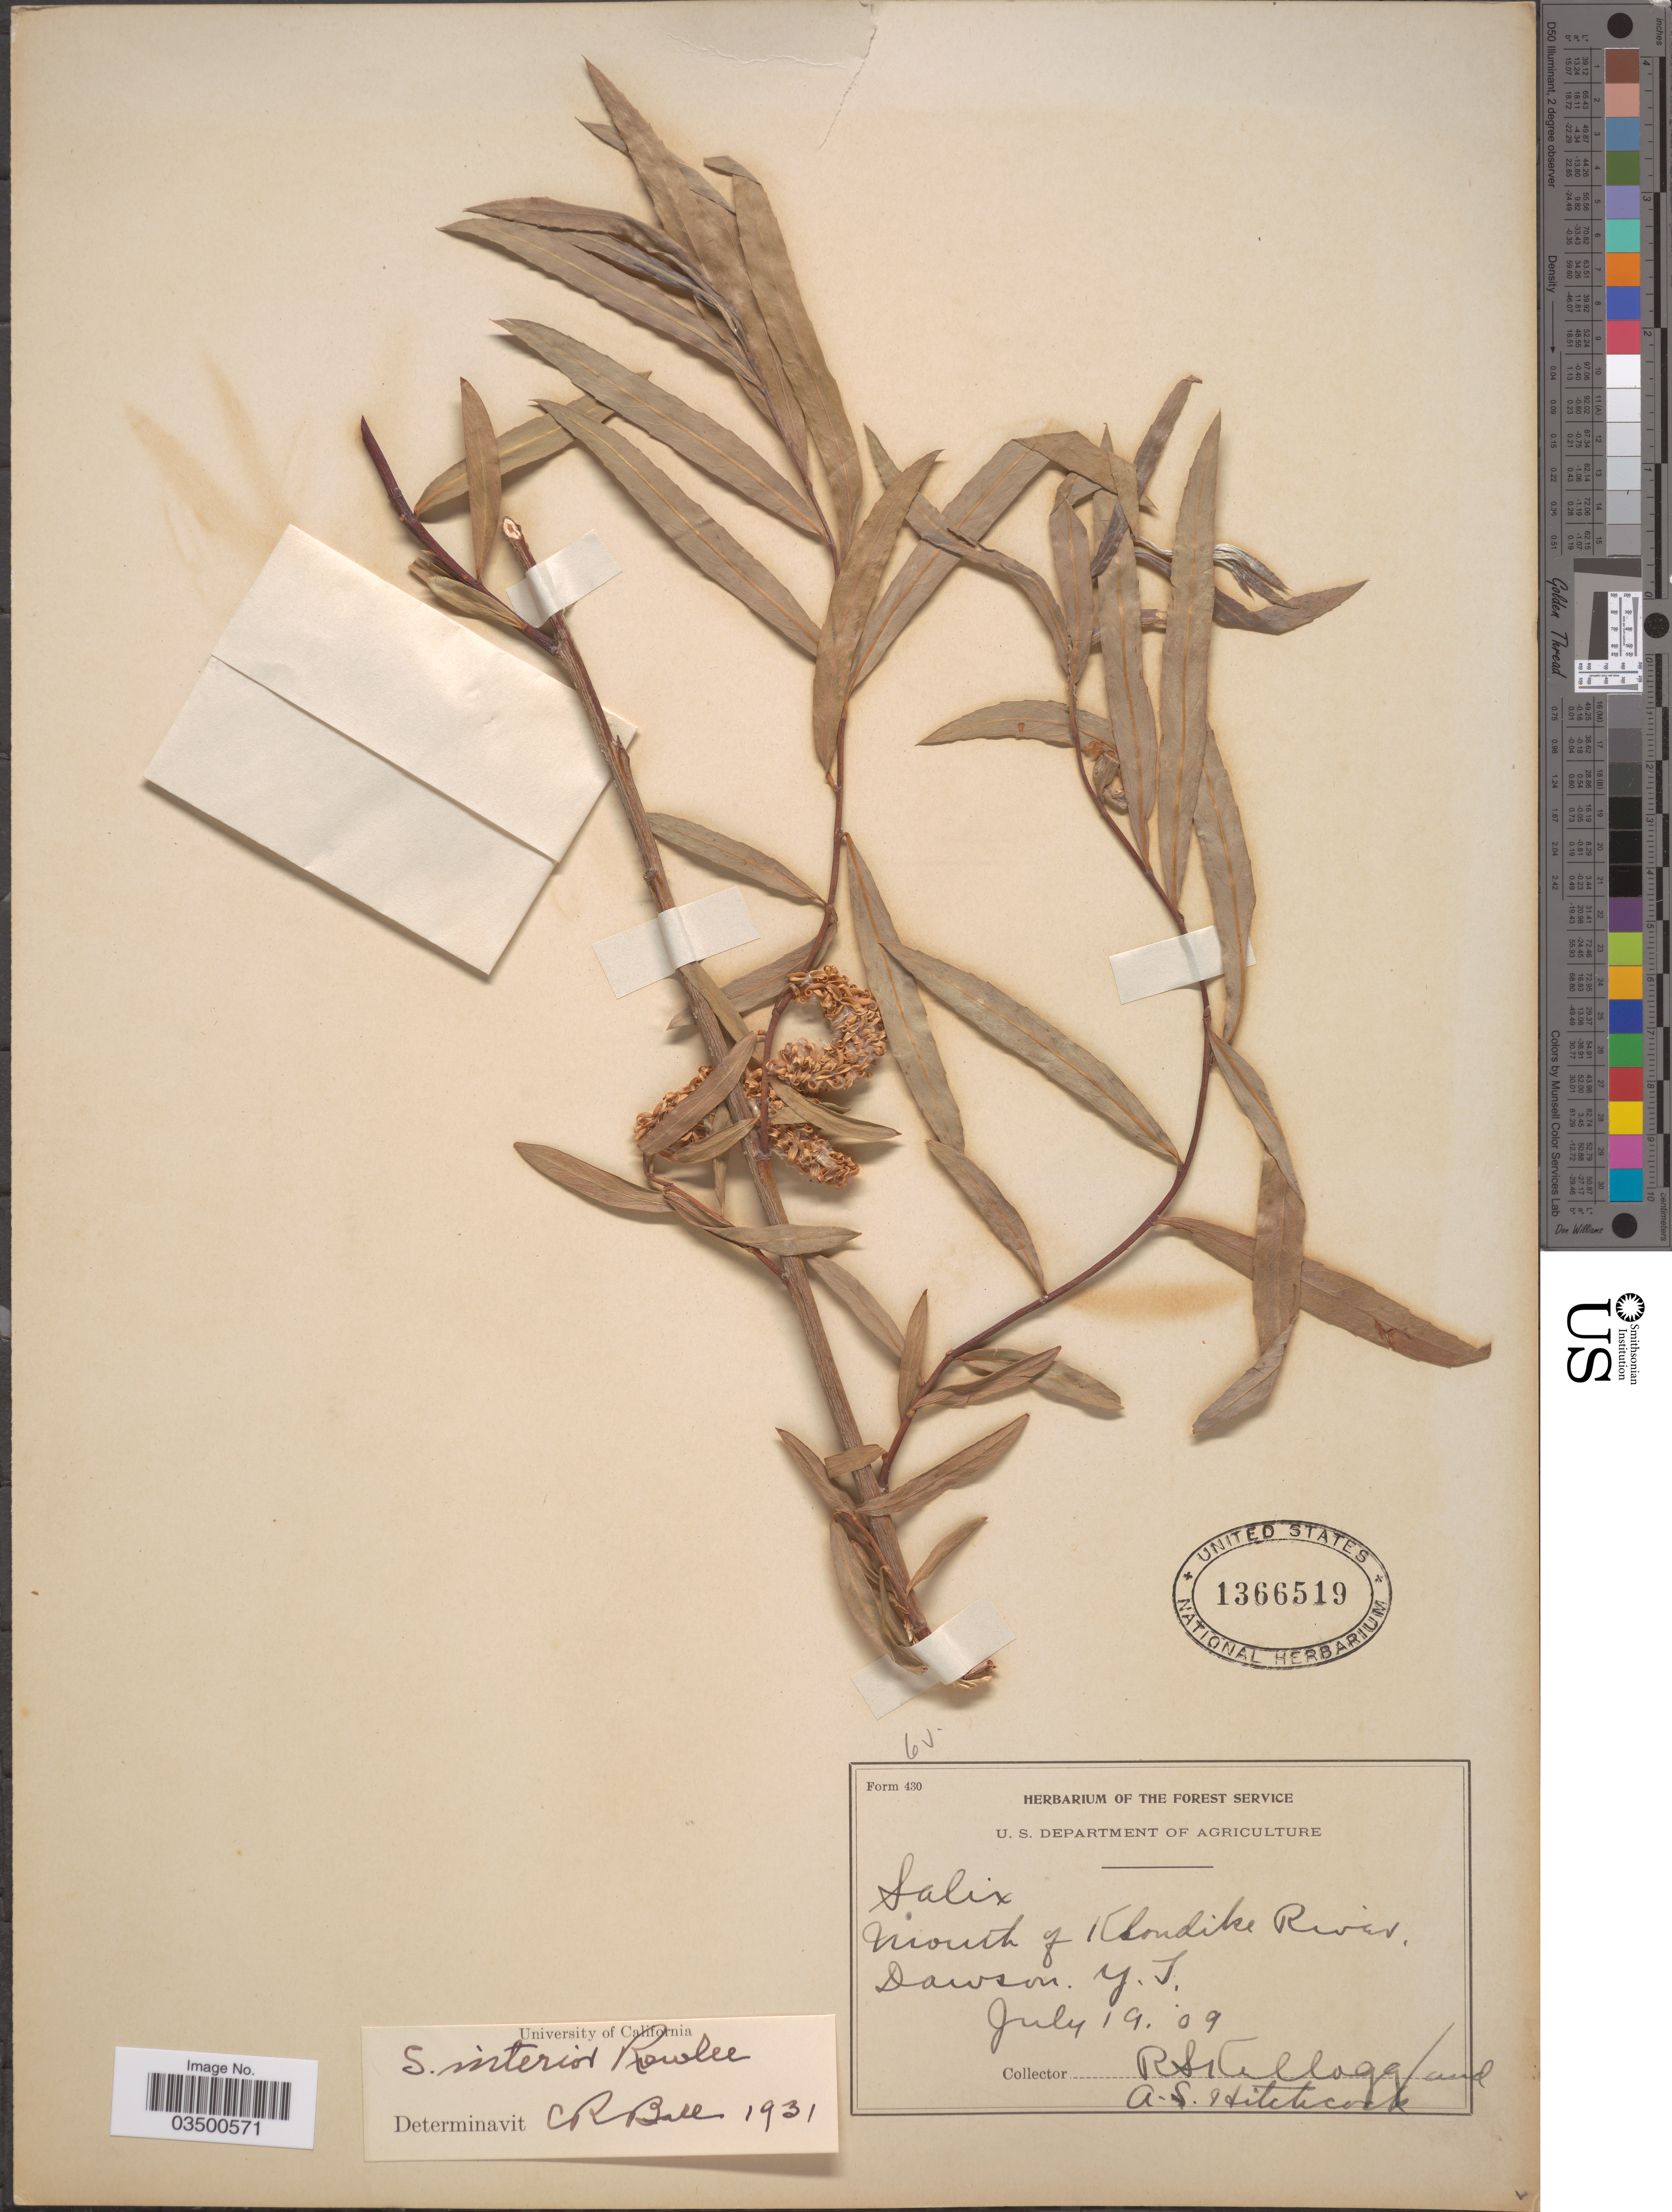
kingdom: Plantae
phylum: Tracheophyta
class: Magnoliopsida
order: Malpighiales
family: Salicaceae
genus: Salix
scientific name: Salix interior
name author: Rowlee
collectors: R. Kellogg & A. S. Hitchcock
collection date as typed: Transcribed d/m/y: 19/7/9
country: Canada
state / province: Yukon Territory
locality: Mouth of Klondike River, Dawson. Y. T.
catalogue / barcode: US 1366519